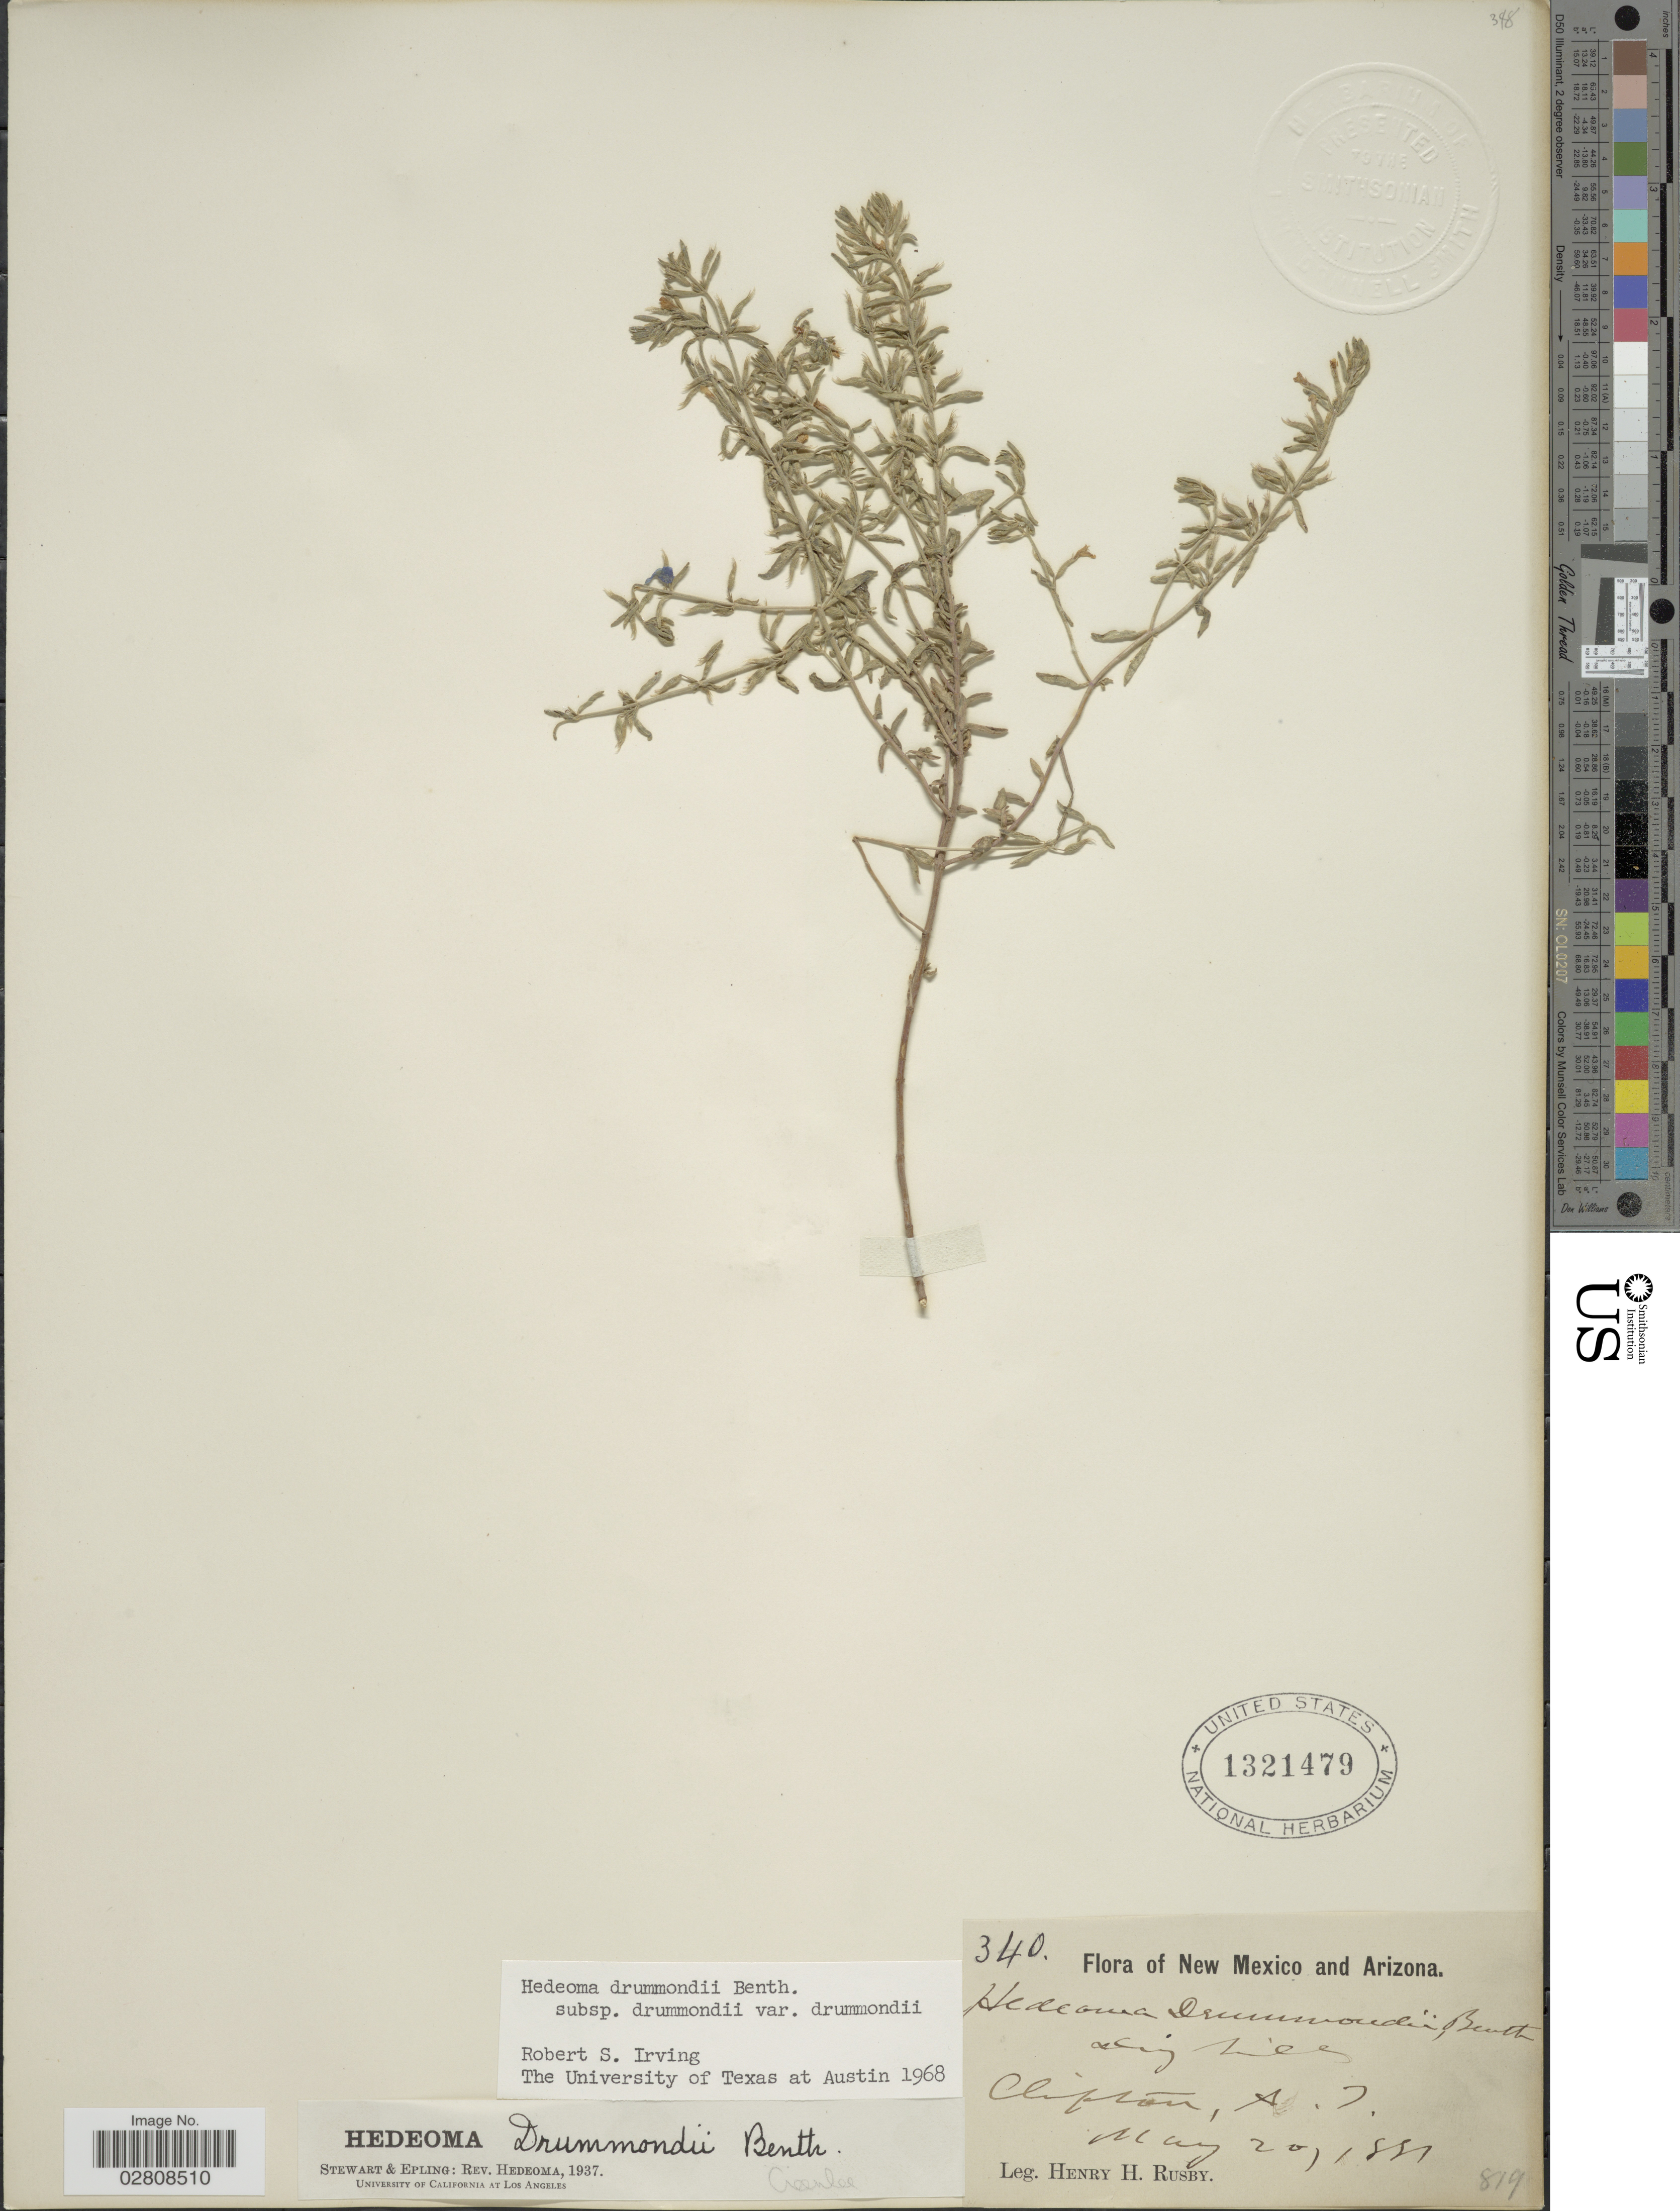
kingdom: Plantae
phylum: Tracheophyta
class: Magnoliopsida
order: Lamiales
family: Lamiaceae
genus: Hedeoma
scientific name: Hedeoma drummondii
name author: Benth.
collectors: H. H. Rusby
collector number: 340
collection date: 1881-05-20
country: United States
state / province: Arizona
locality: Clifton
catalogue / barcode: US 1321479